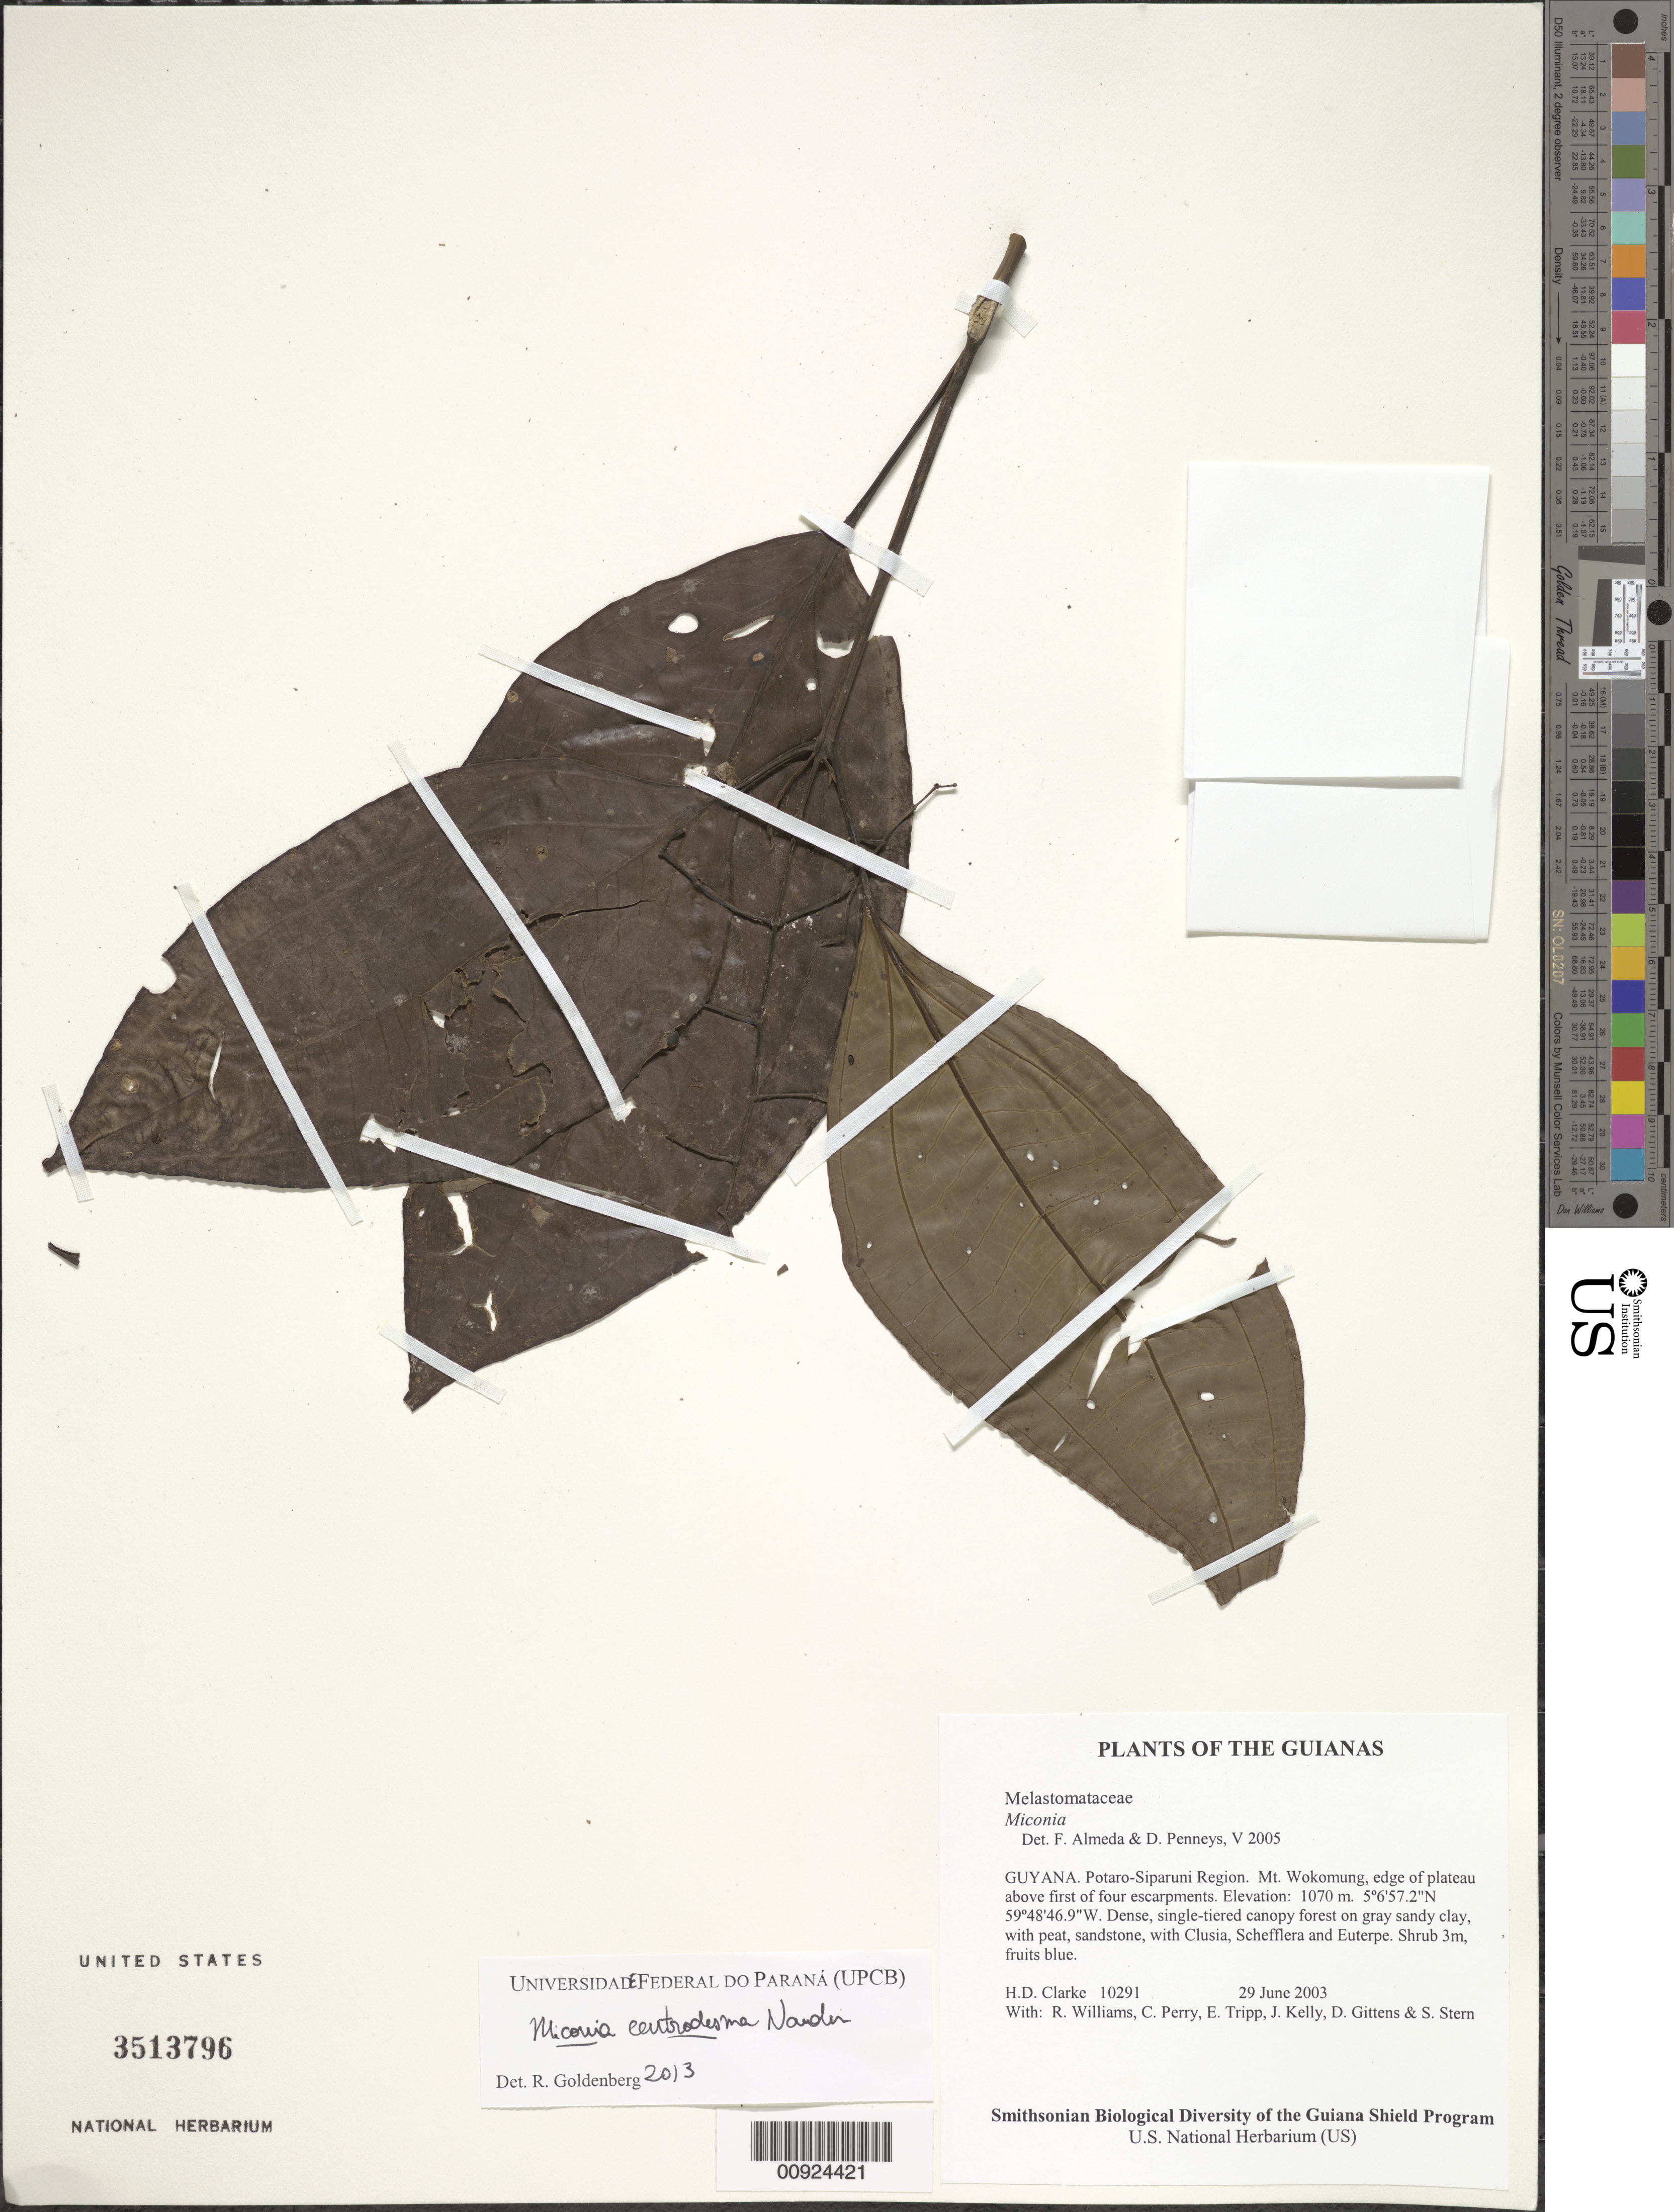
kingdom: Plantae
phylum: Tracheophyta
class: Magnoliopsida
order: Myrtales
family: Melastomataceae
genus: Miconia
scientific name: Miconia centrodesma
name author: Naudin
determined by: Goldenberg, R.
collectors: H. D. Clarke, R. Williams, C. Perry, E. Tripp, J. Kelly, D. Gittens & S. R. Stern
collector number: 10291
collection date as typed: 29 June 2003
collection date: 2003-06-29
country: Guyana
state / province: Potaro-Siparuni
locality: Mt. Wokomung, edge of plateau above first of four escarpments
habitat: Dense, single-tiered canopy forest on gray sandy clay, with peat, sandstone, with Clusia, Schefflera and Euterpe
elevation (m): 1070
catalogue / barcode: US 3513796